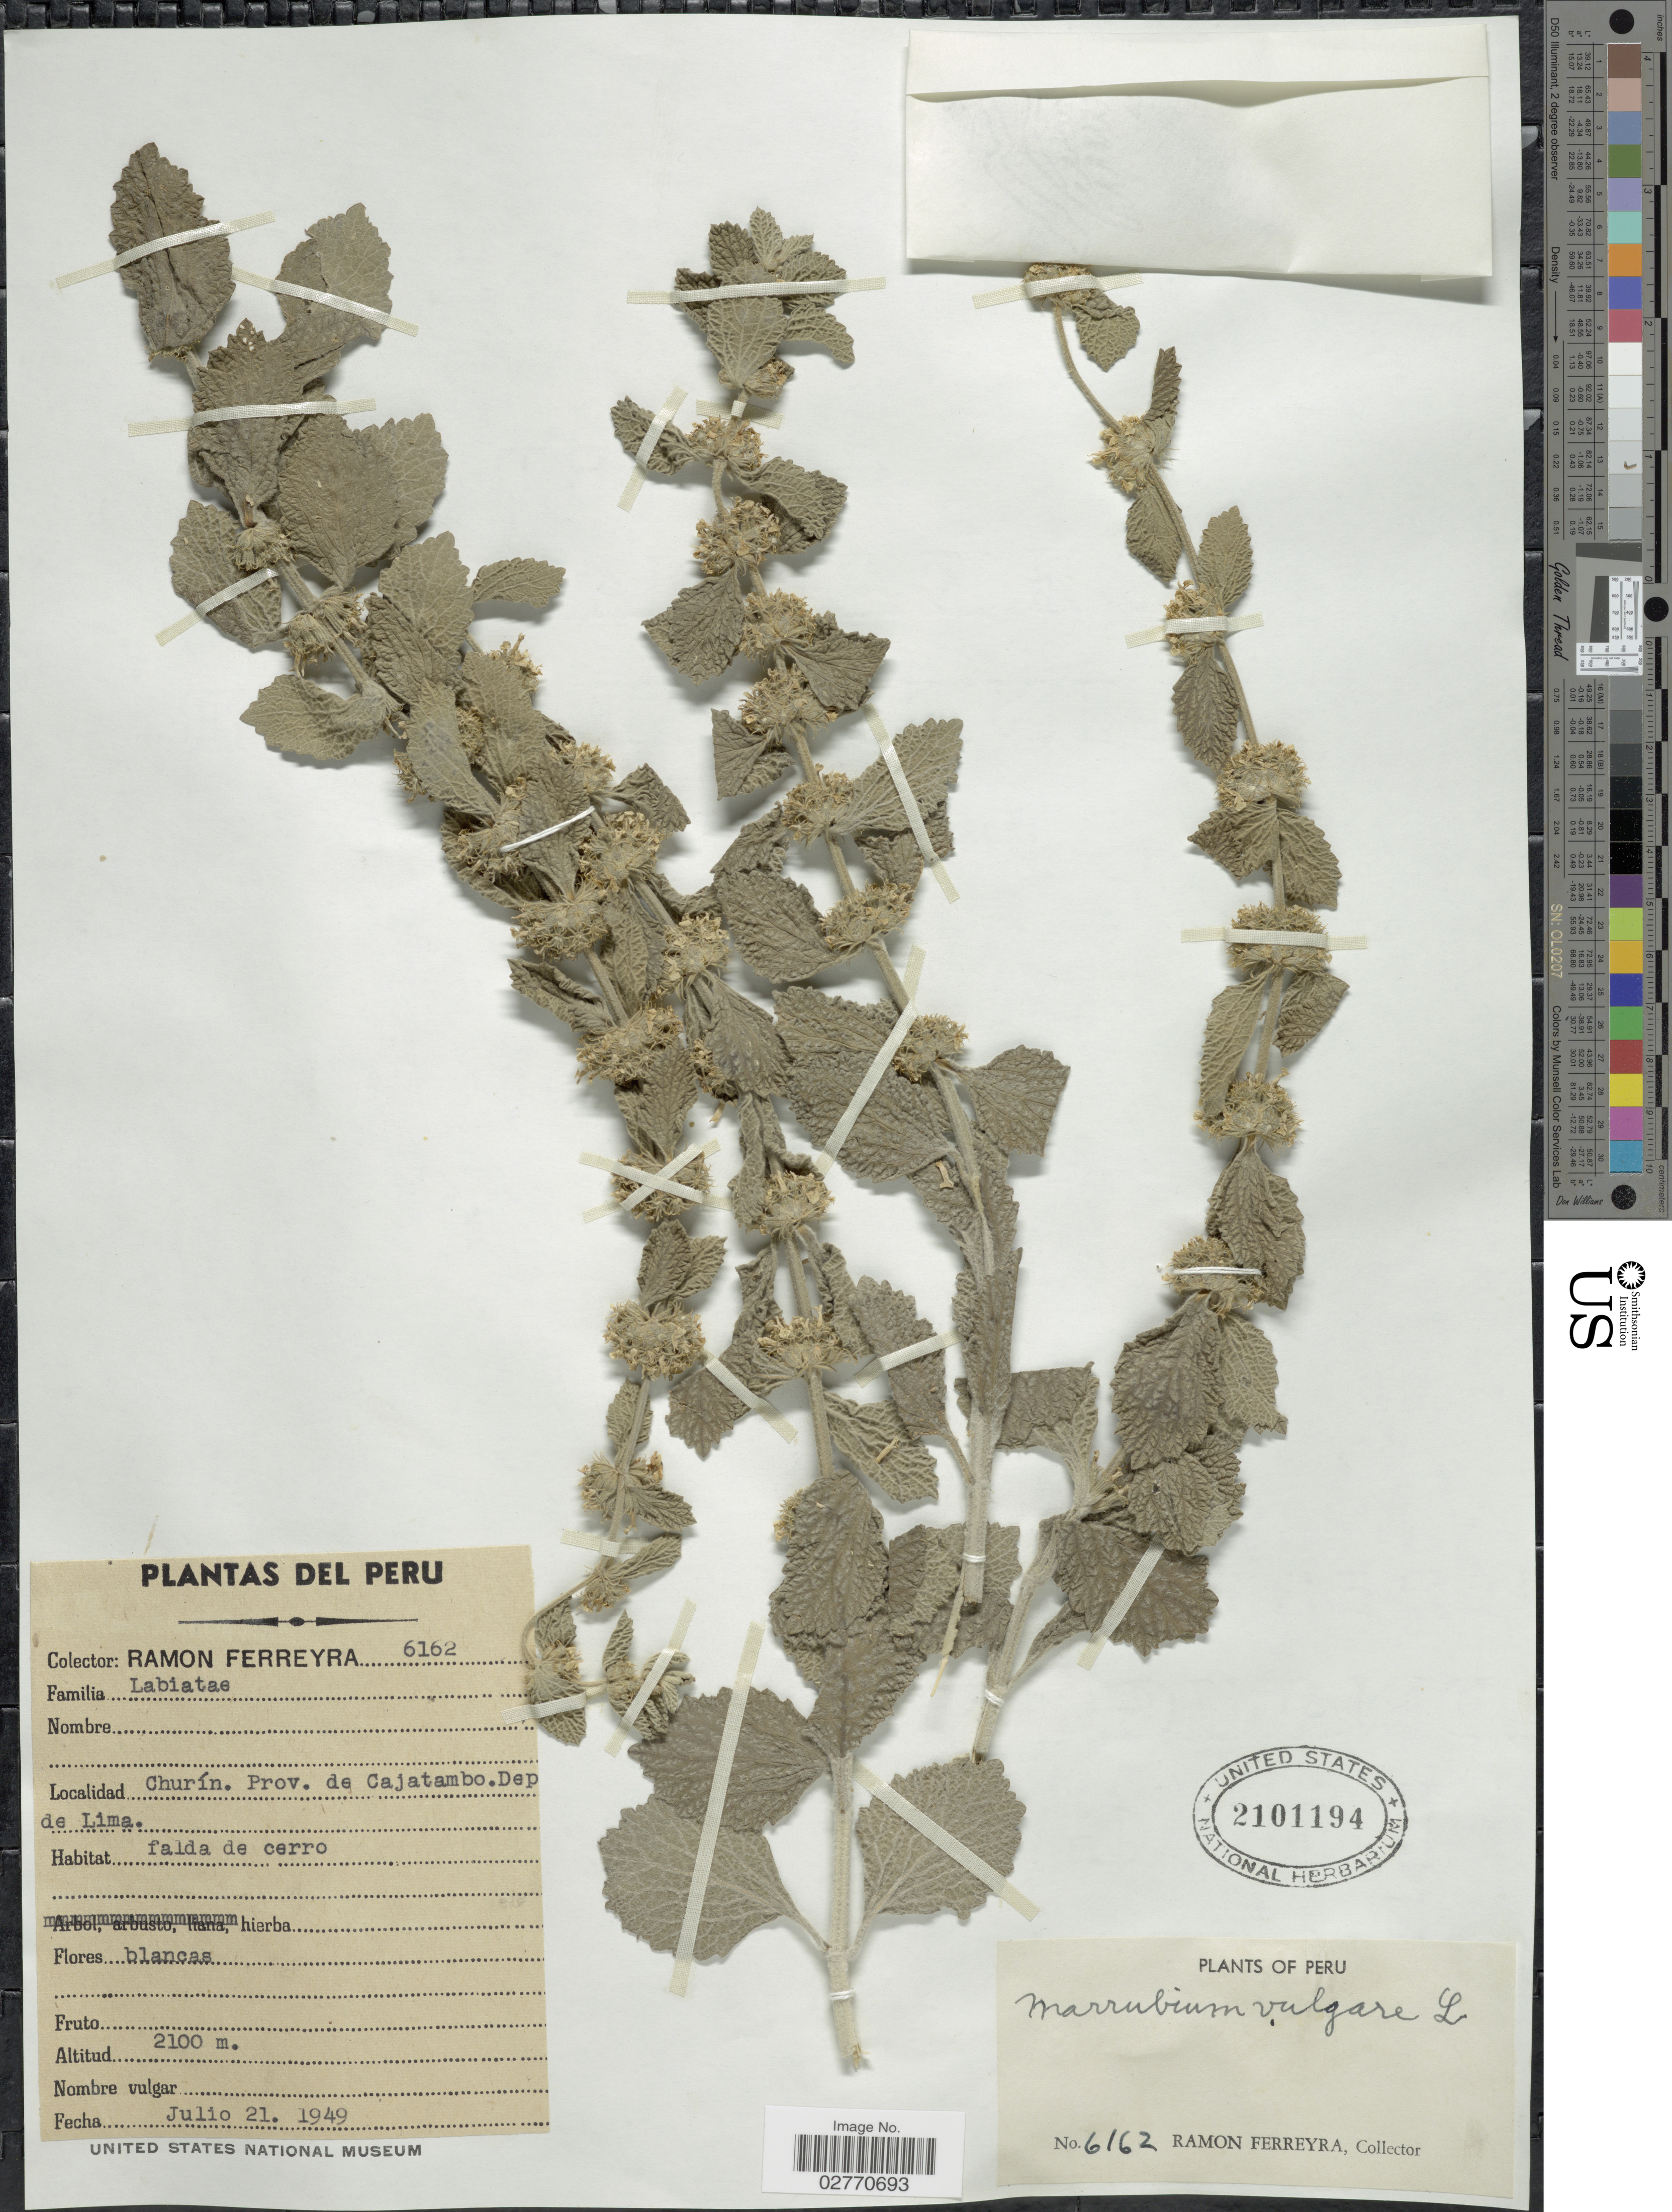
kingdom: Plantae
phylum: Tracheophyta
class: Magnoliopsida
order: Lamiales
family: Lamiaceae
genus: Marrubium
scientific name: Marrubium vulgare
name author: L.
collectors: R. A. Ferreyra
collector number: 6162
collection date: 1949-07-21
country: Peru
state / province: Lima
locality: Churín, Prov. de Cajatambo. Dep de Lima.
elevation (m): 2100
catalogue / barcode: US 2101194